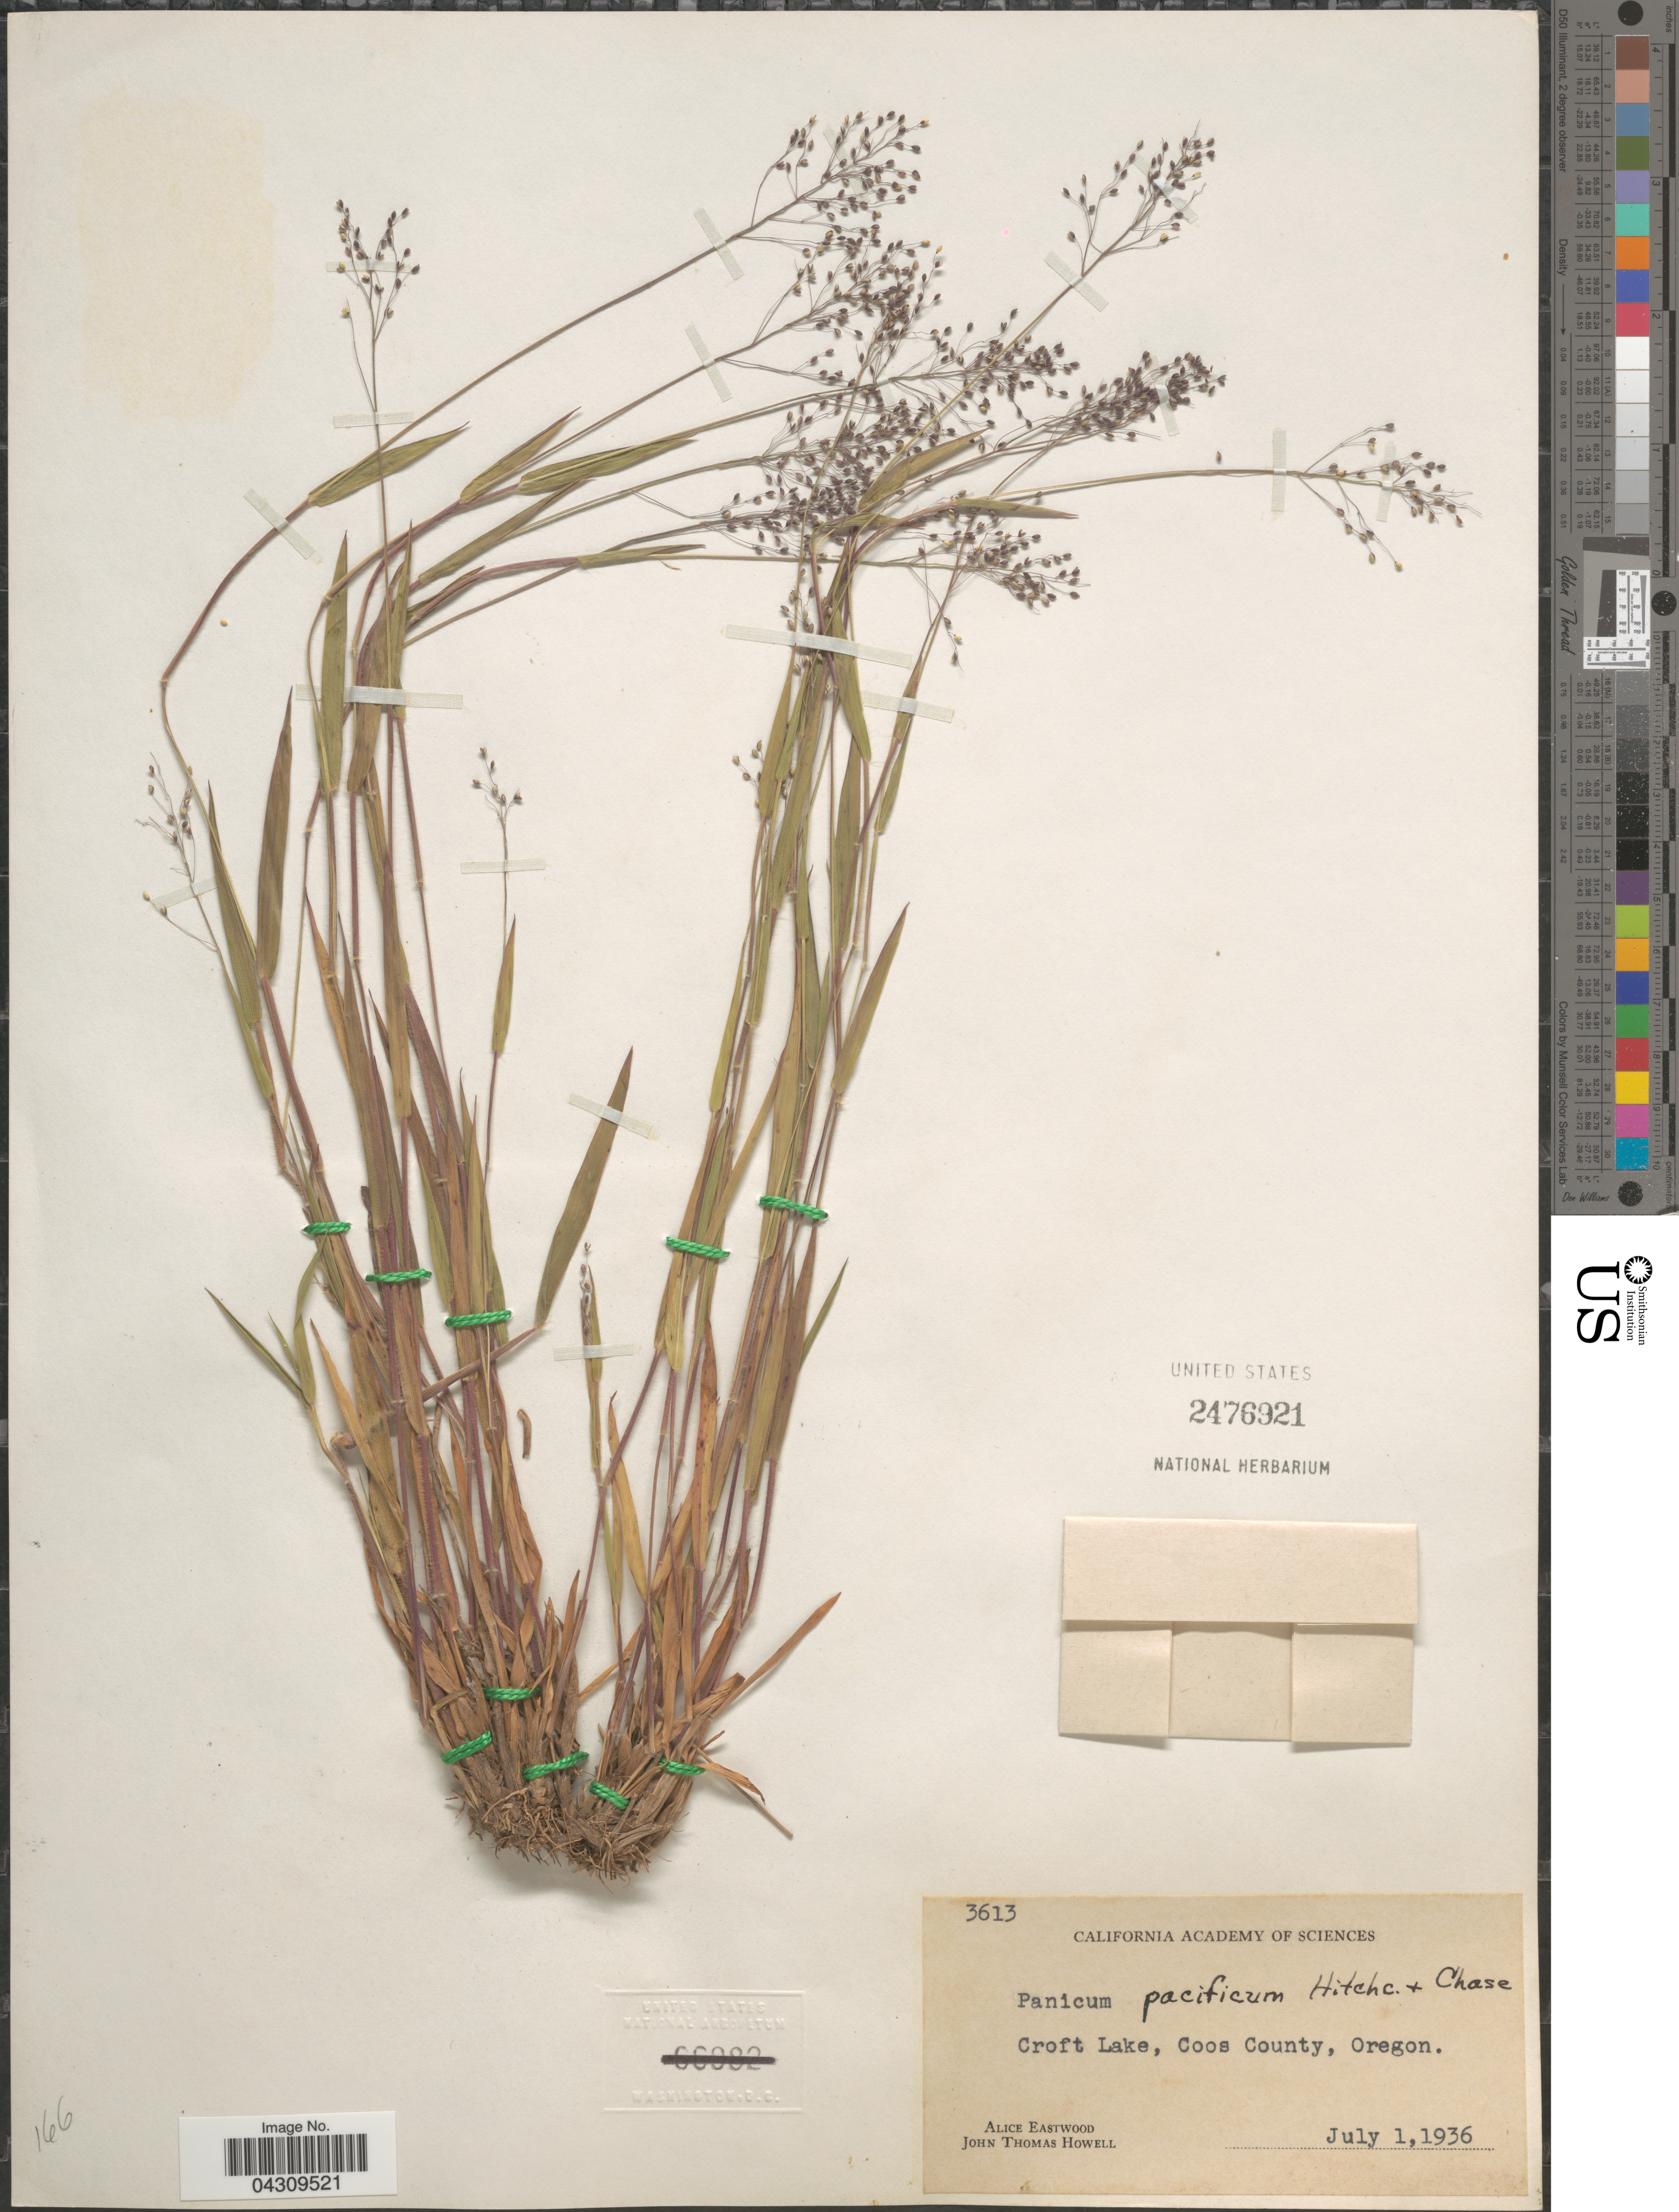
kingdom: Plantae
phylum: Tracheophyta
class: Liliopsida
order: Poales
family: Poaceae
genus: Dichanthelium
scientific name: Dichanthelium acuminatum var. acuminatum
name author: (Sw.) Gould & C.A. Clark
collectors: A. Eastwood & J. T. Howell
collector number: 3613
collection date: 1936-07-01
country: United States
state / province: Oregon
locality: Croft Lake, Coos County.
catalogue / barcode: US 2476921